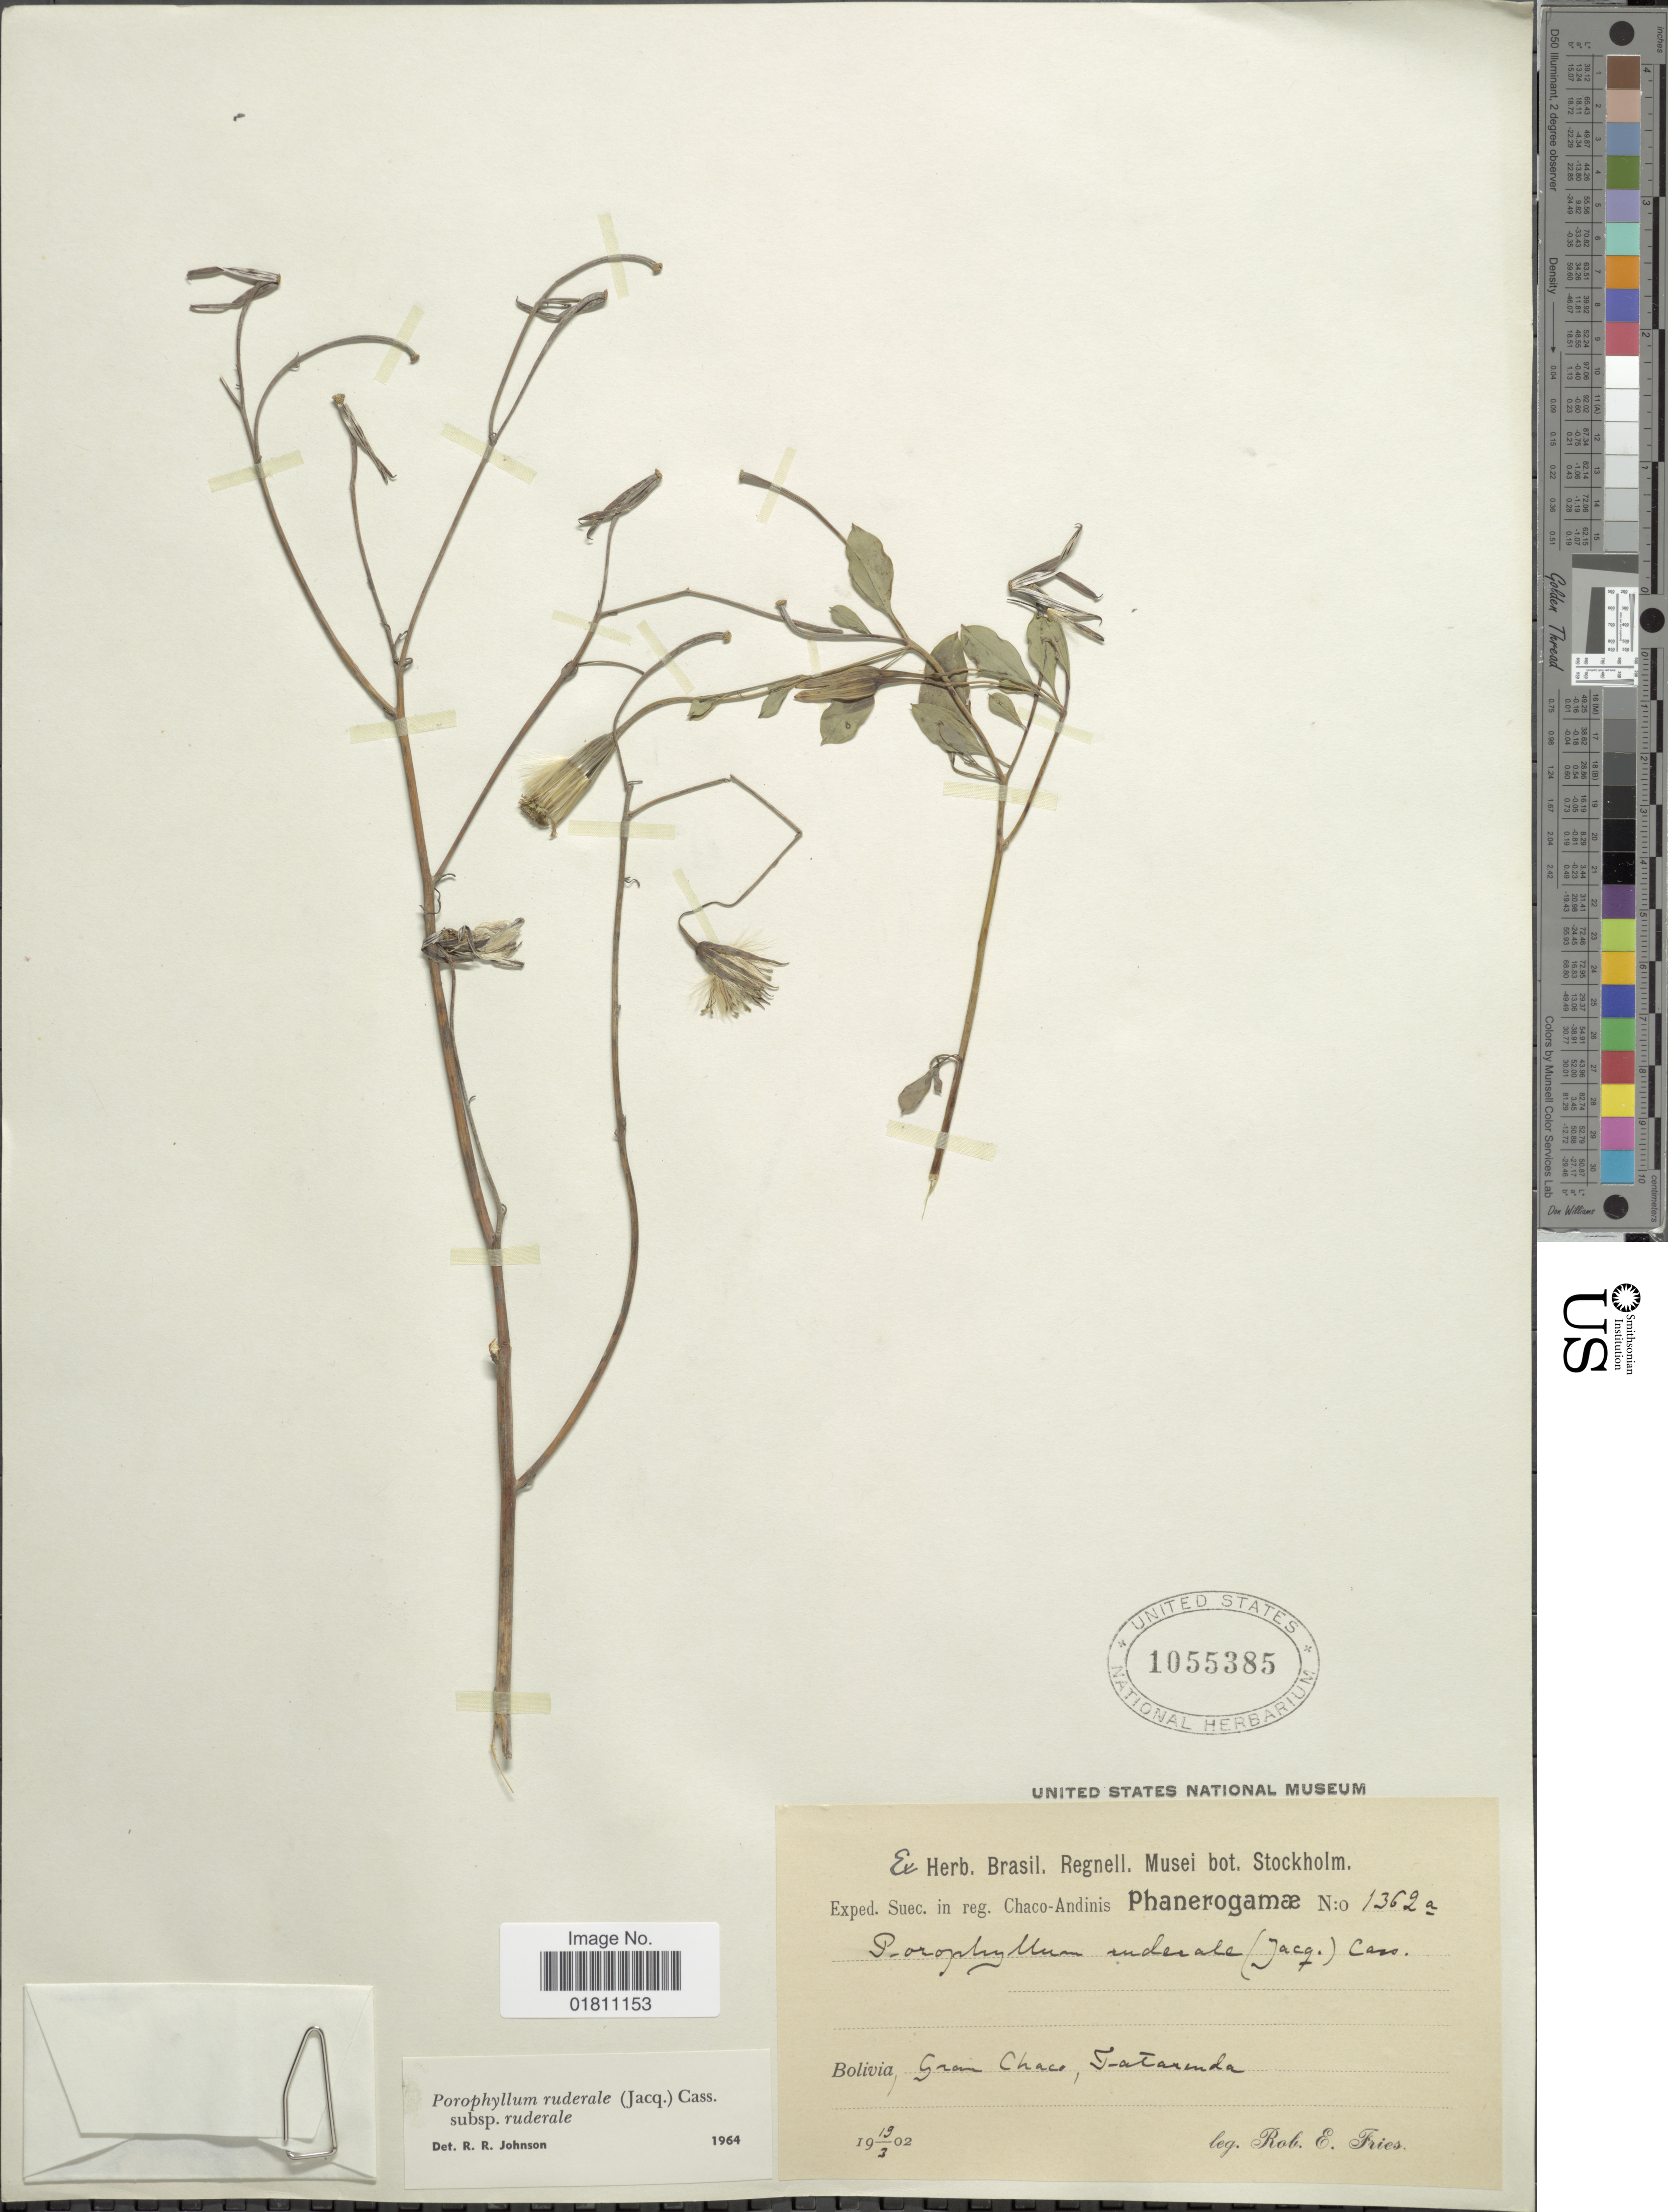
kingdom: Plantae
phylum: Tracheophyta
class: Magnoliopsida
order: Asterales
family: Asteraceae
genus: Porophyllum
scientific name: Porophyllum ruderale subsp. ruderale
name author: (Jacq.) Cass.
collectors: R. E. Fries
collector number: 1362a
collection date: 1902-03-19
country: Bolivia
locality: Grand Chaco, Tatarenda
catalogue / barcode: US 1055385